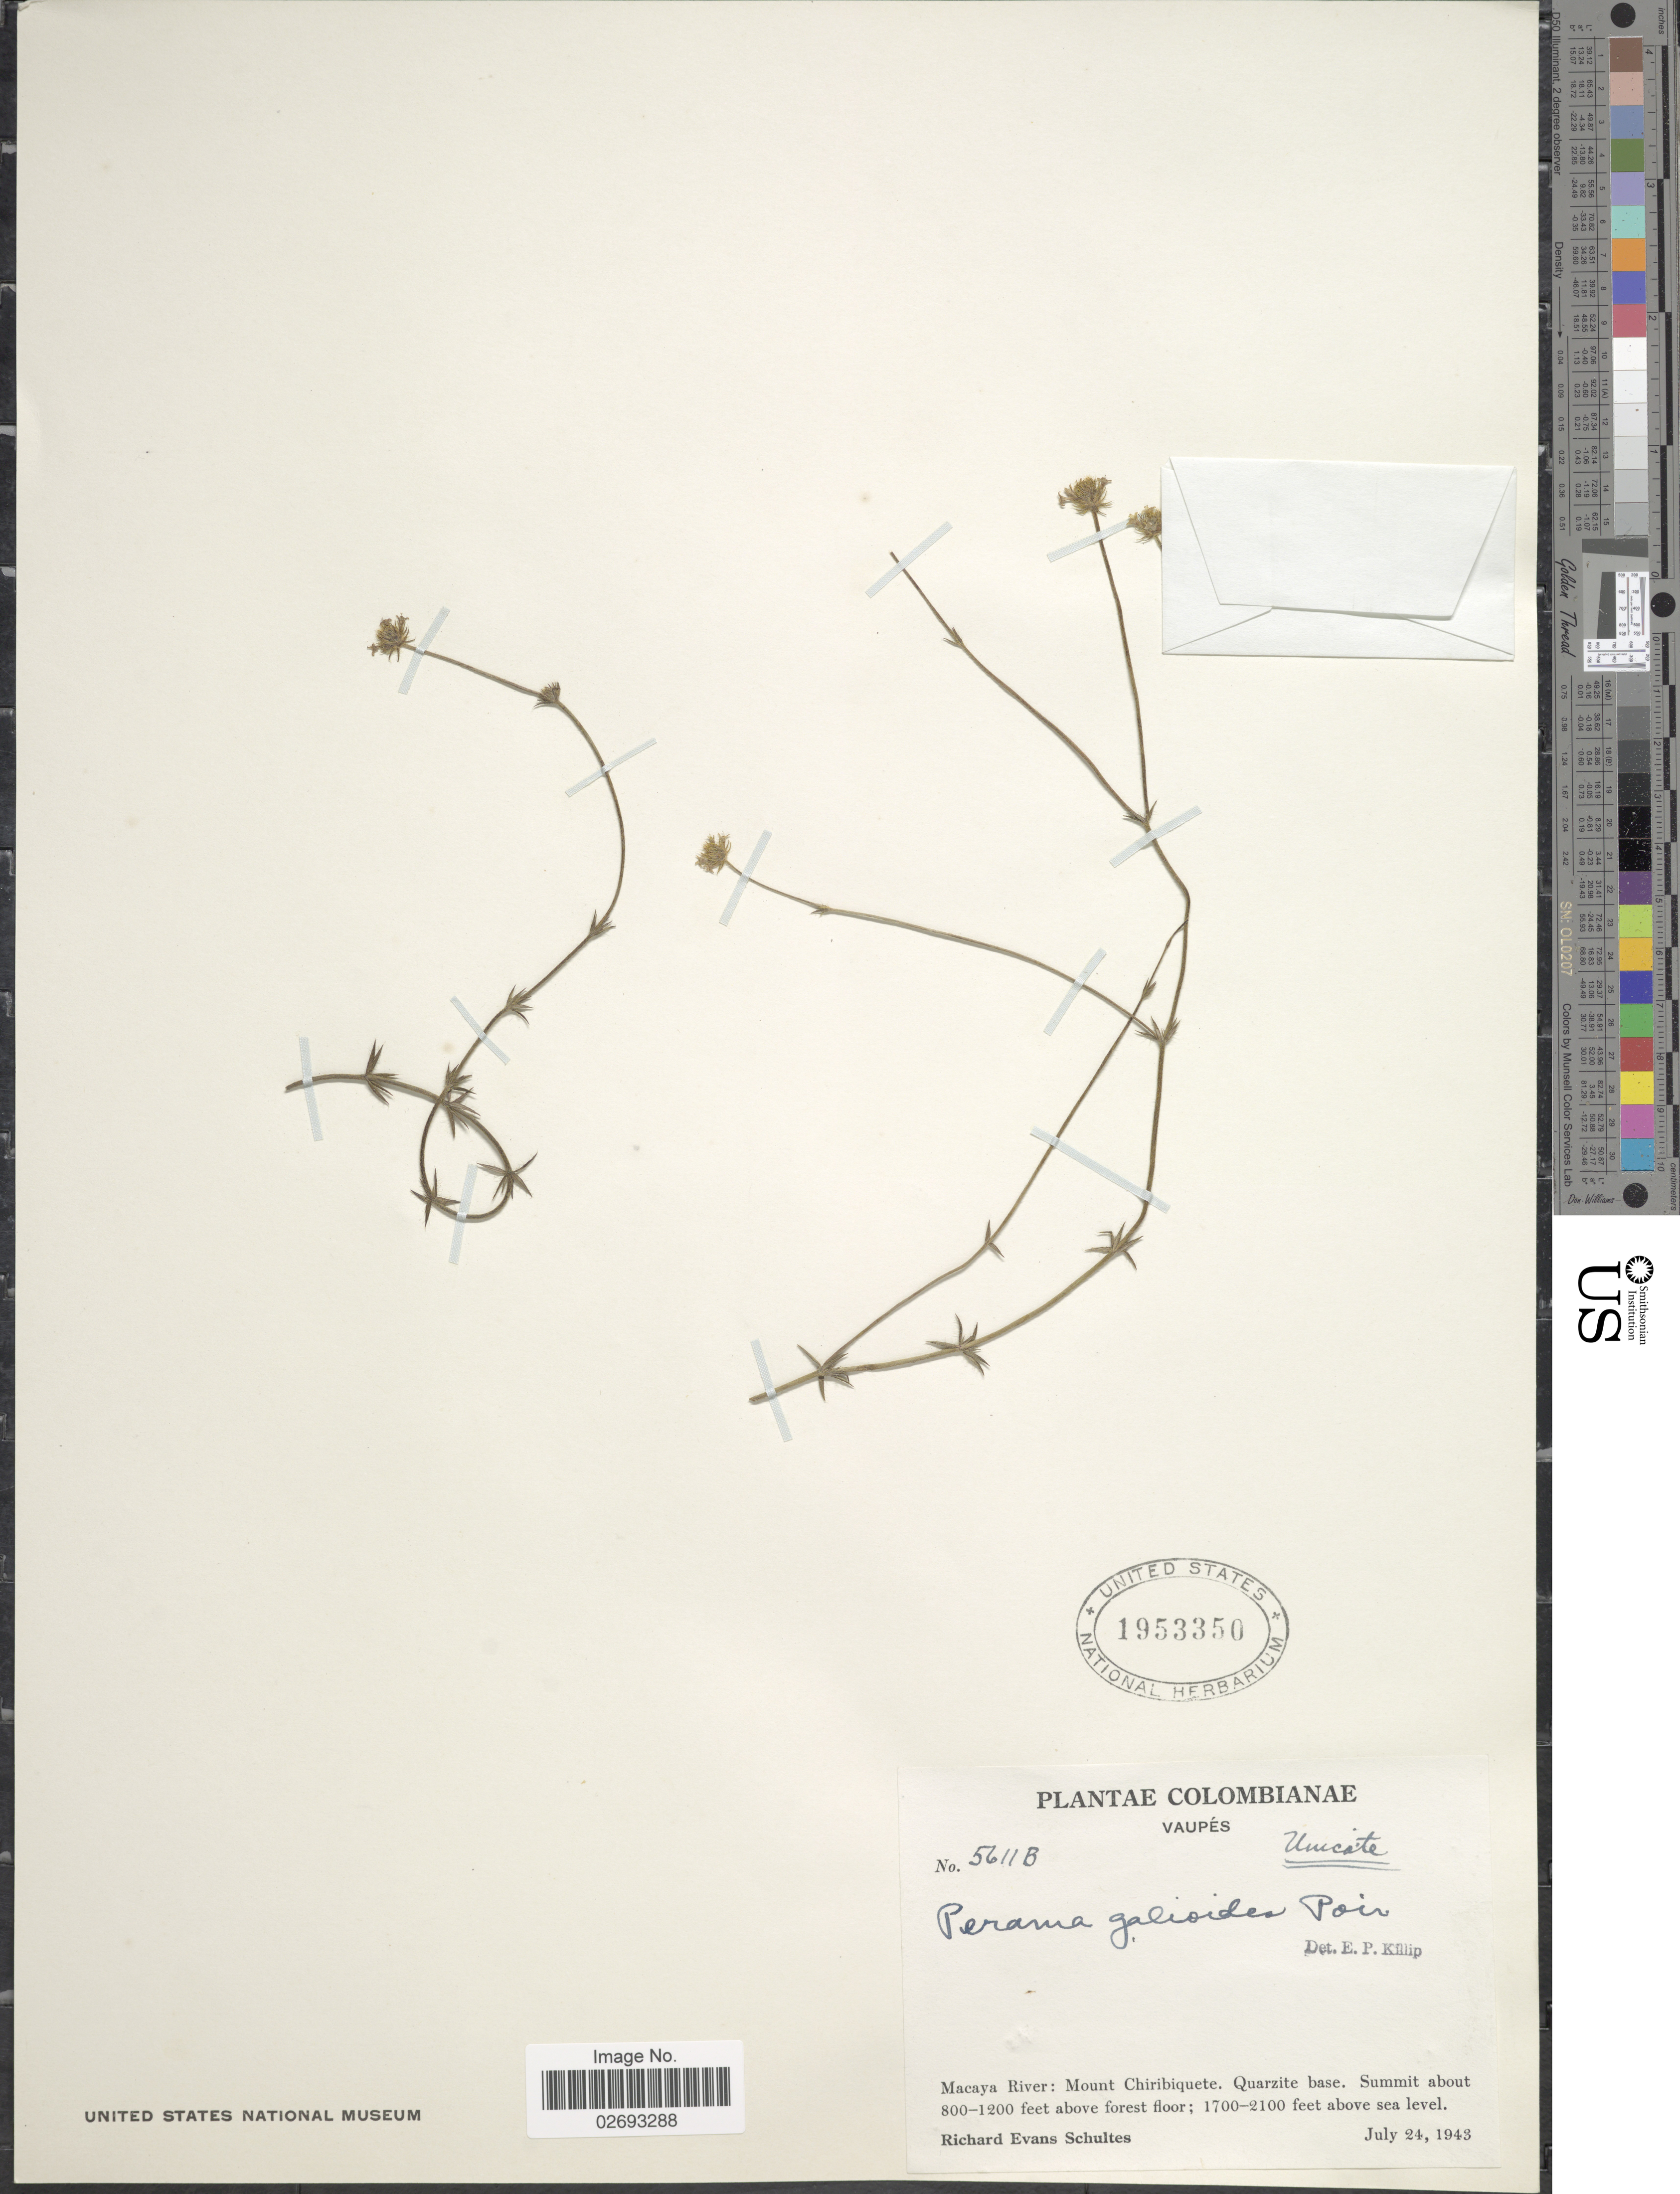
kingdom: Plantae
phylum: Tracheophyta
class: Magnoliopsida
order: Gentianales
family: Rubiaceae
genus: Perama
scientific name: Perama galioides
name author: (Kunth) Poir.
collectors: R. E. Schultes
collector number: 5611B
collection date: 1943-07-24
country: Colombia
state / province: Vaupés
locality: Macaya River: Mount Chiribiquete. Quarzite base.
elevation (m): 244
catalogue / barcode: US 1953350